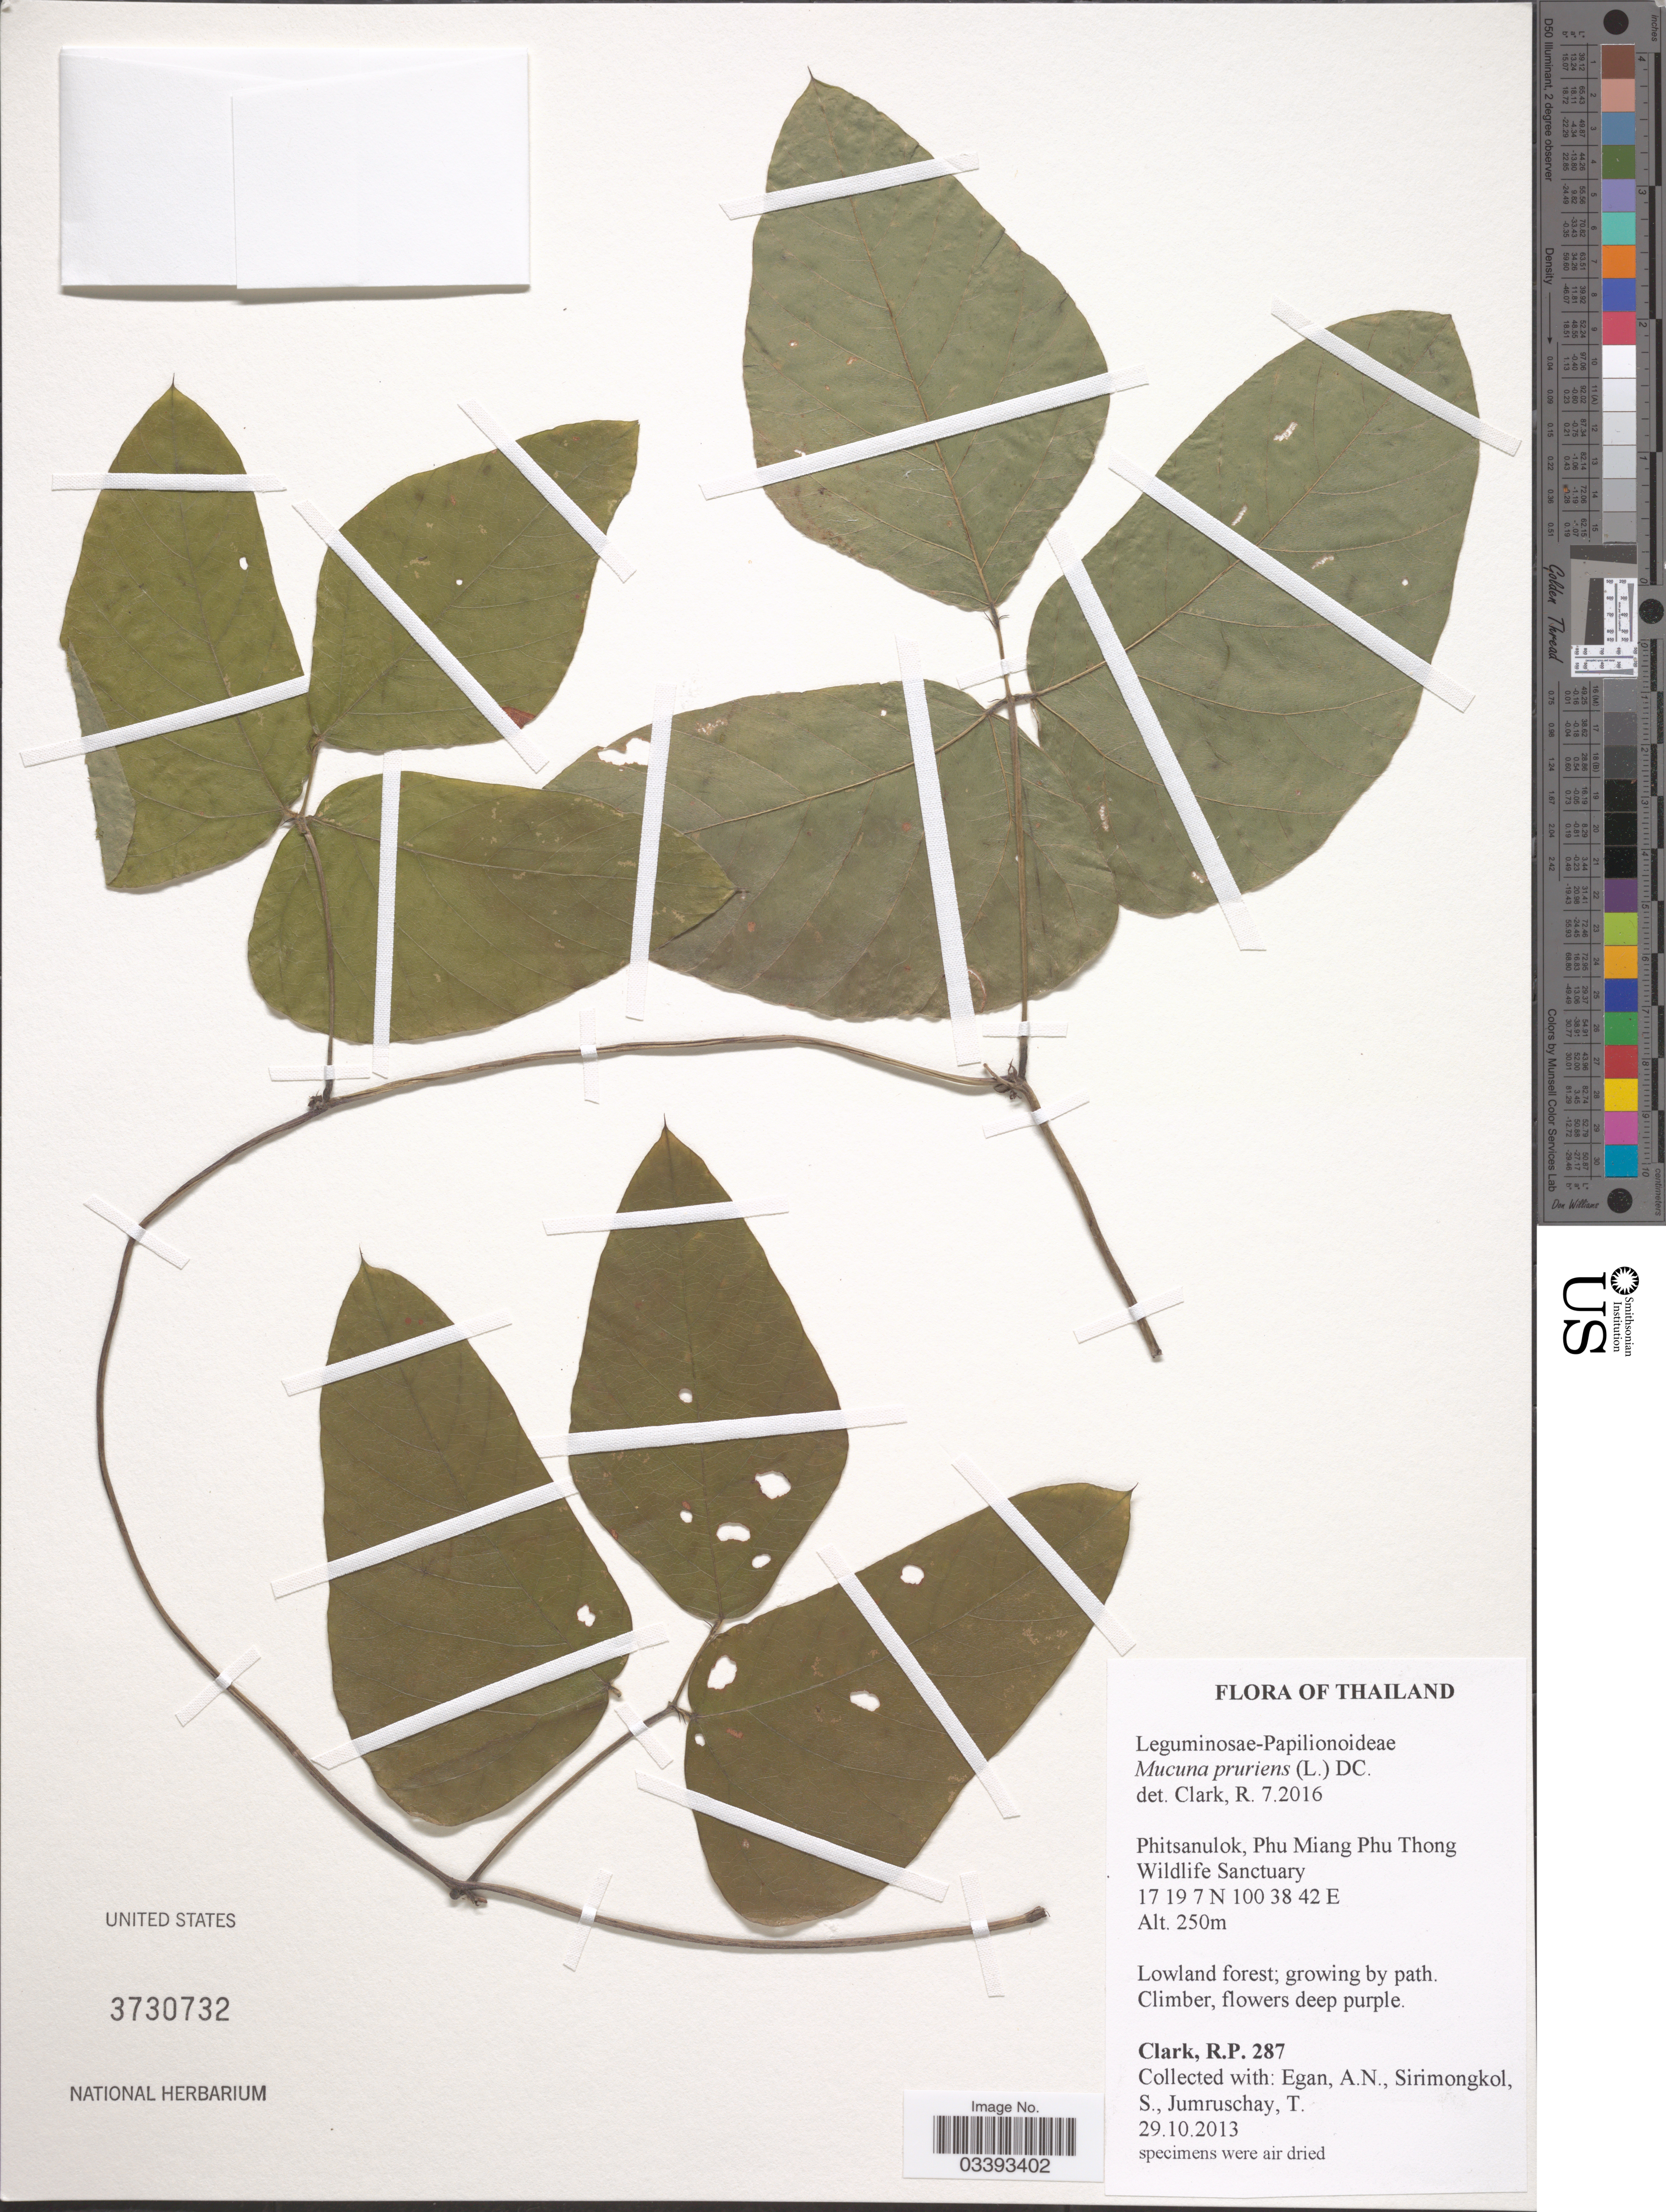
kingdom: Plantae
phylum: Tracheophyta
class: Magnoliopsida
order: Fabales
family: Fabaceae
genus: Mucuna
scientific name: Mucuna pruriens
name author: (L.) DC.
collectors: R. P. Clark, A. N. Egan, S. Sirimongkol & T. Jumruschay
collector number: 287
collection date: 2013-10-29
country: Thailand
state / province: Phitsanulok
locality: Phu Miang Phu Thong Wildlife Sanctuary.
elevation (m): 250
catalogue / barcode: US 3730732